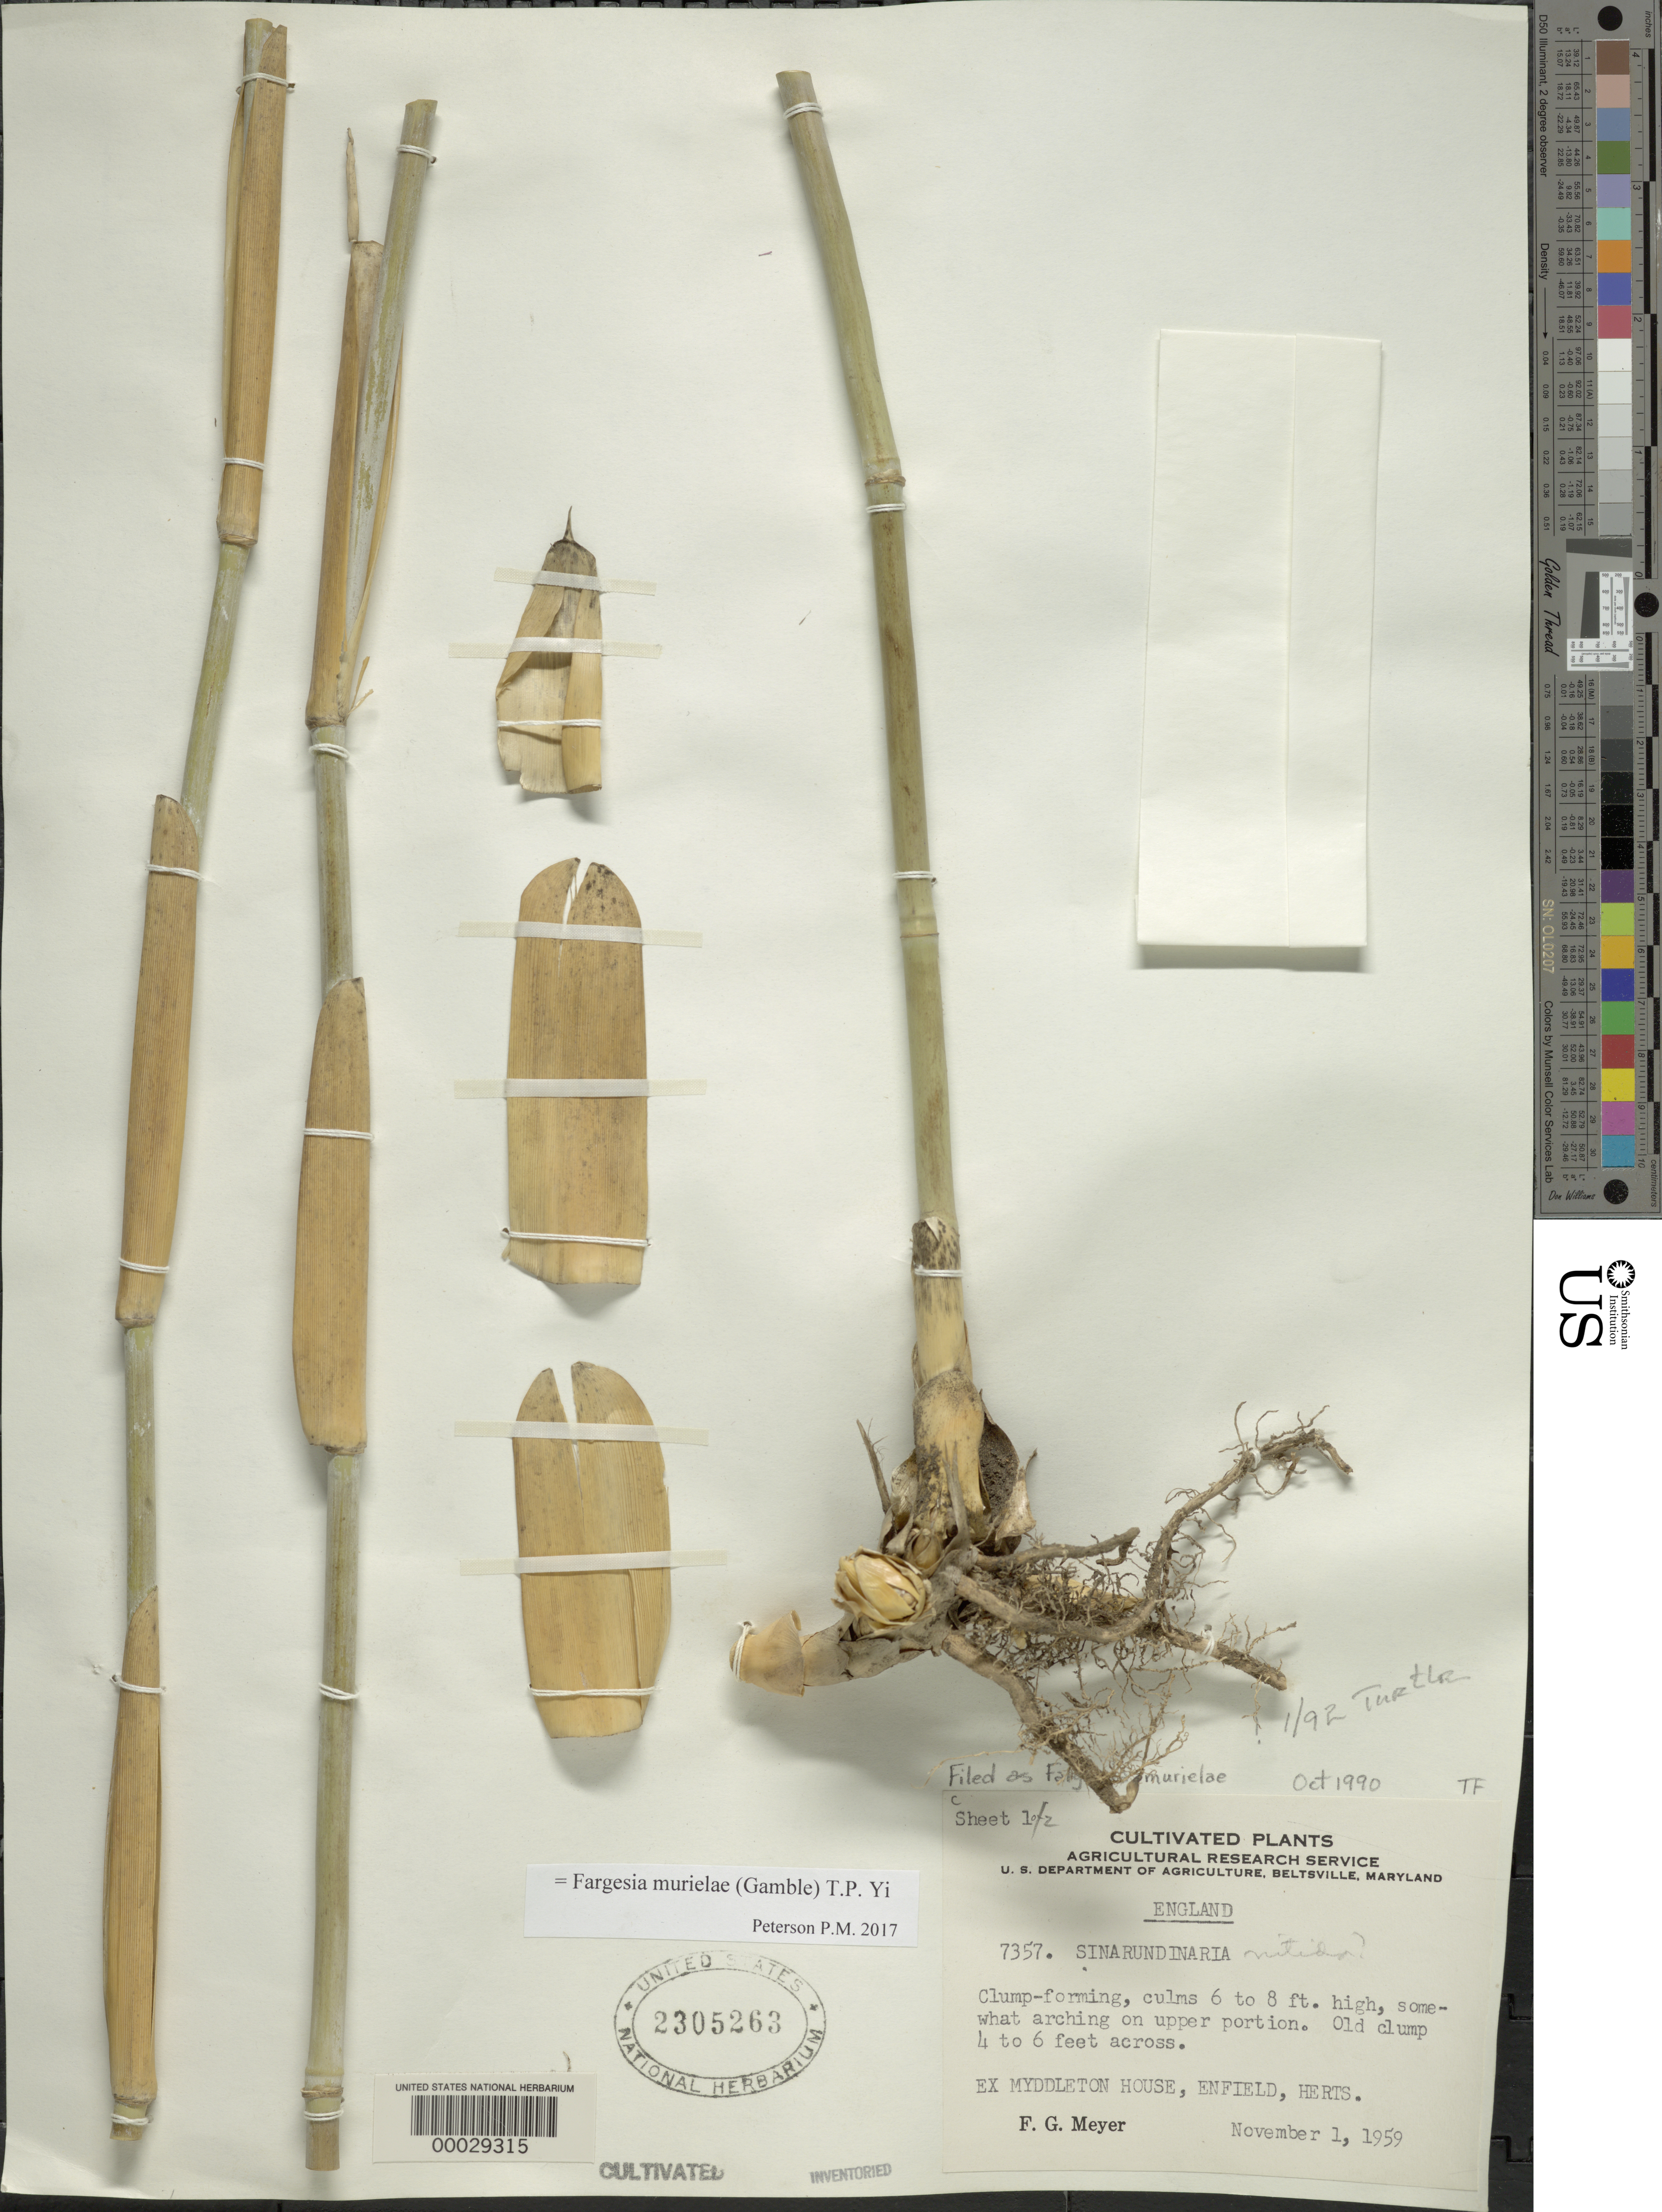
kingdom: Plantae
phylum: Tracheophyta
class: Liliopsida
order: Poales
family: Poaceae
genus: Fargesia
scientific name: Fargesia murielae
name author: (Gamble) T.P. Yi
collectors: F. G. Meyer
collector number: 7357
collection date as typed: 01 Nov 1959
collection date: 1959-11-01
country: United Kingdom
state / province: England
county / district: Hertfordshire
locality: Myddleton House, Enfield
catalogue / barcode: US 2305263